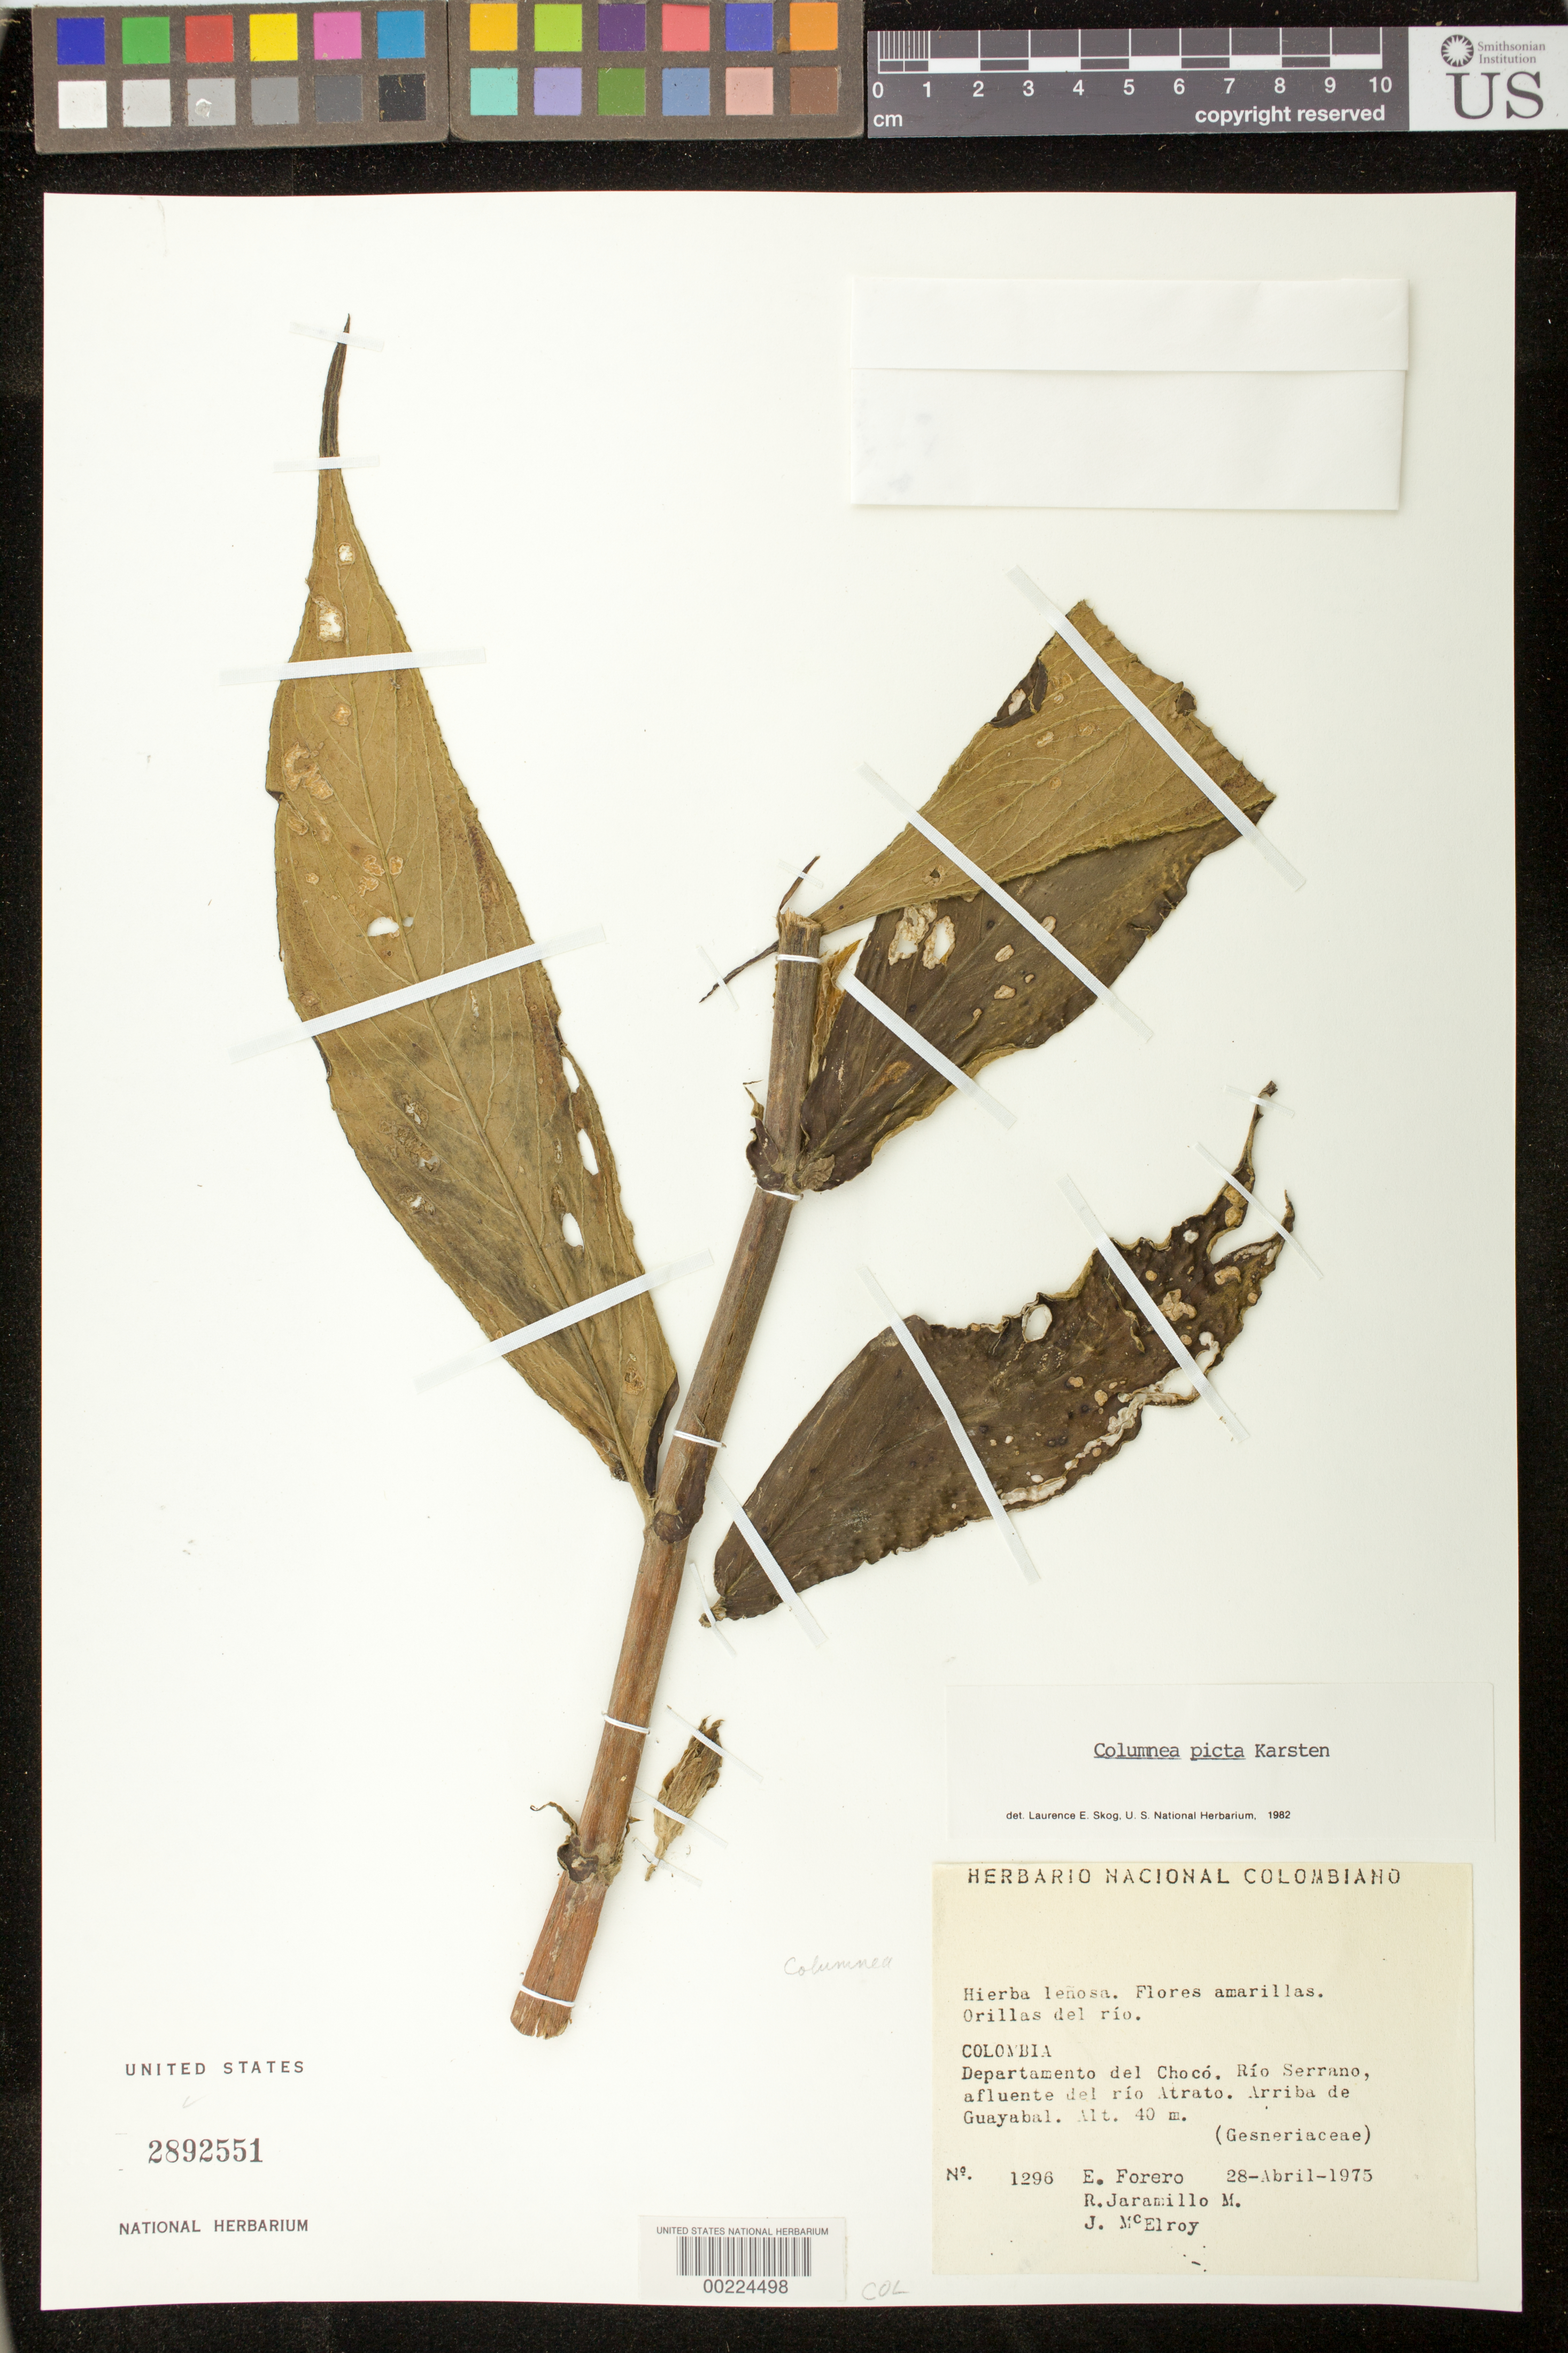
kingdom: Plantae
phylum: Tracheophyta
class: Magnoliopsida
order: Lamiales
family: Gesneriaceae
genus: Columnea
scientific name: Columnea karsteniana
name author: Singh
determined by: Skog, Laurence E.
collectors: E. Forero, R. Jaramillo M. & J. B. McElroy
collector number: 1296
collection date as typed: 28 Apr 1975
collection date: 1975-04-28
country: Colombia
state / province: Chocó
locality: Rio Serrano, tributary of Rio Atrato, above Guayabal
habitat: Banks of river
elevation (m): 40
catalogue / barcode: US 2892551